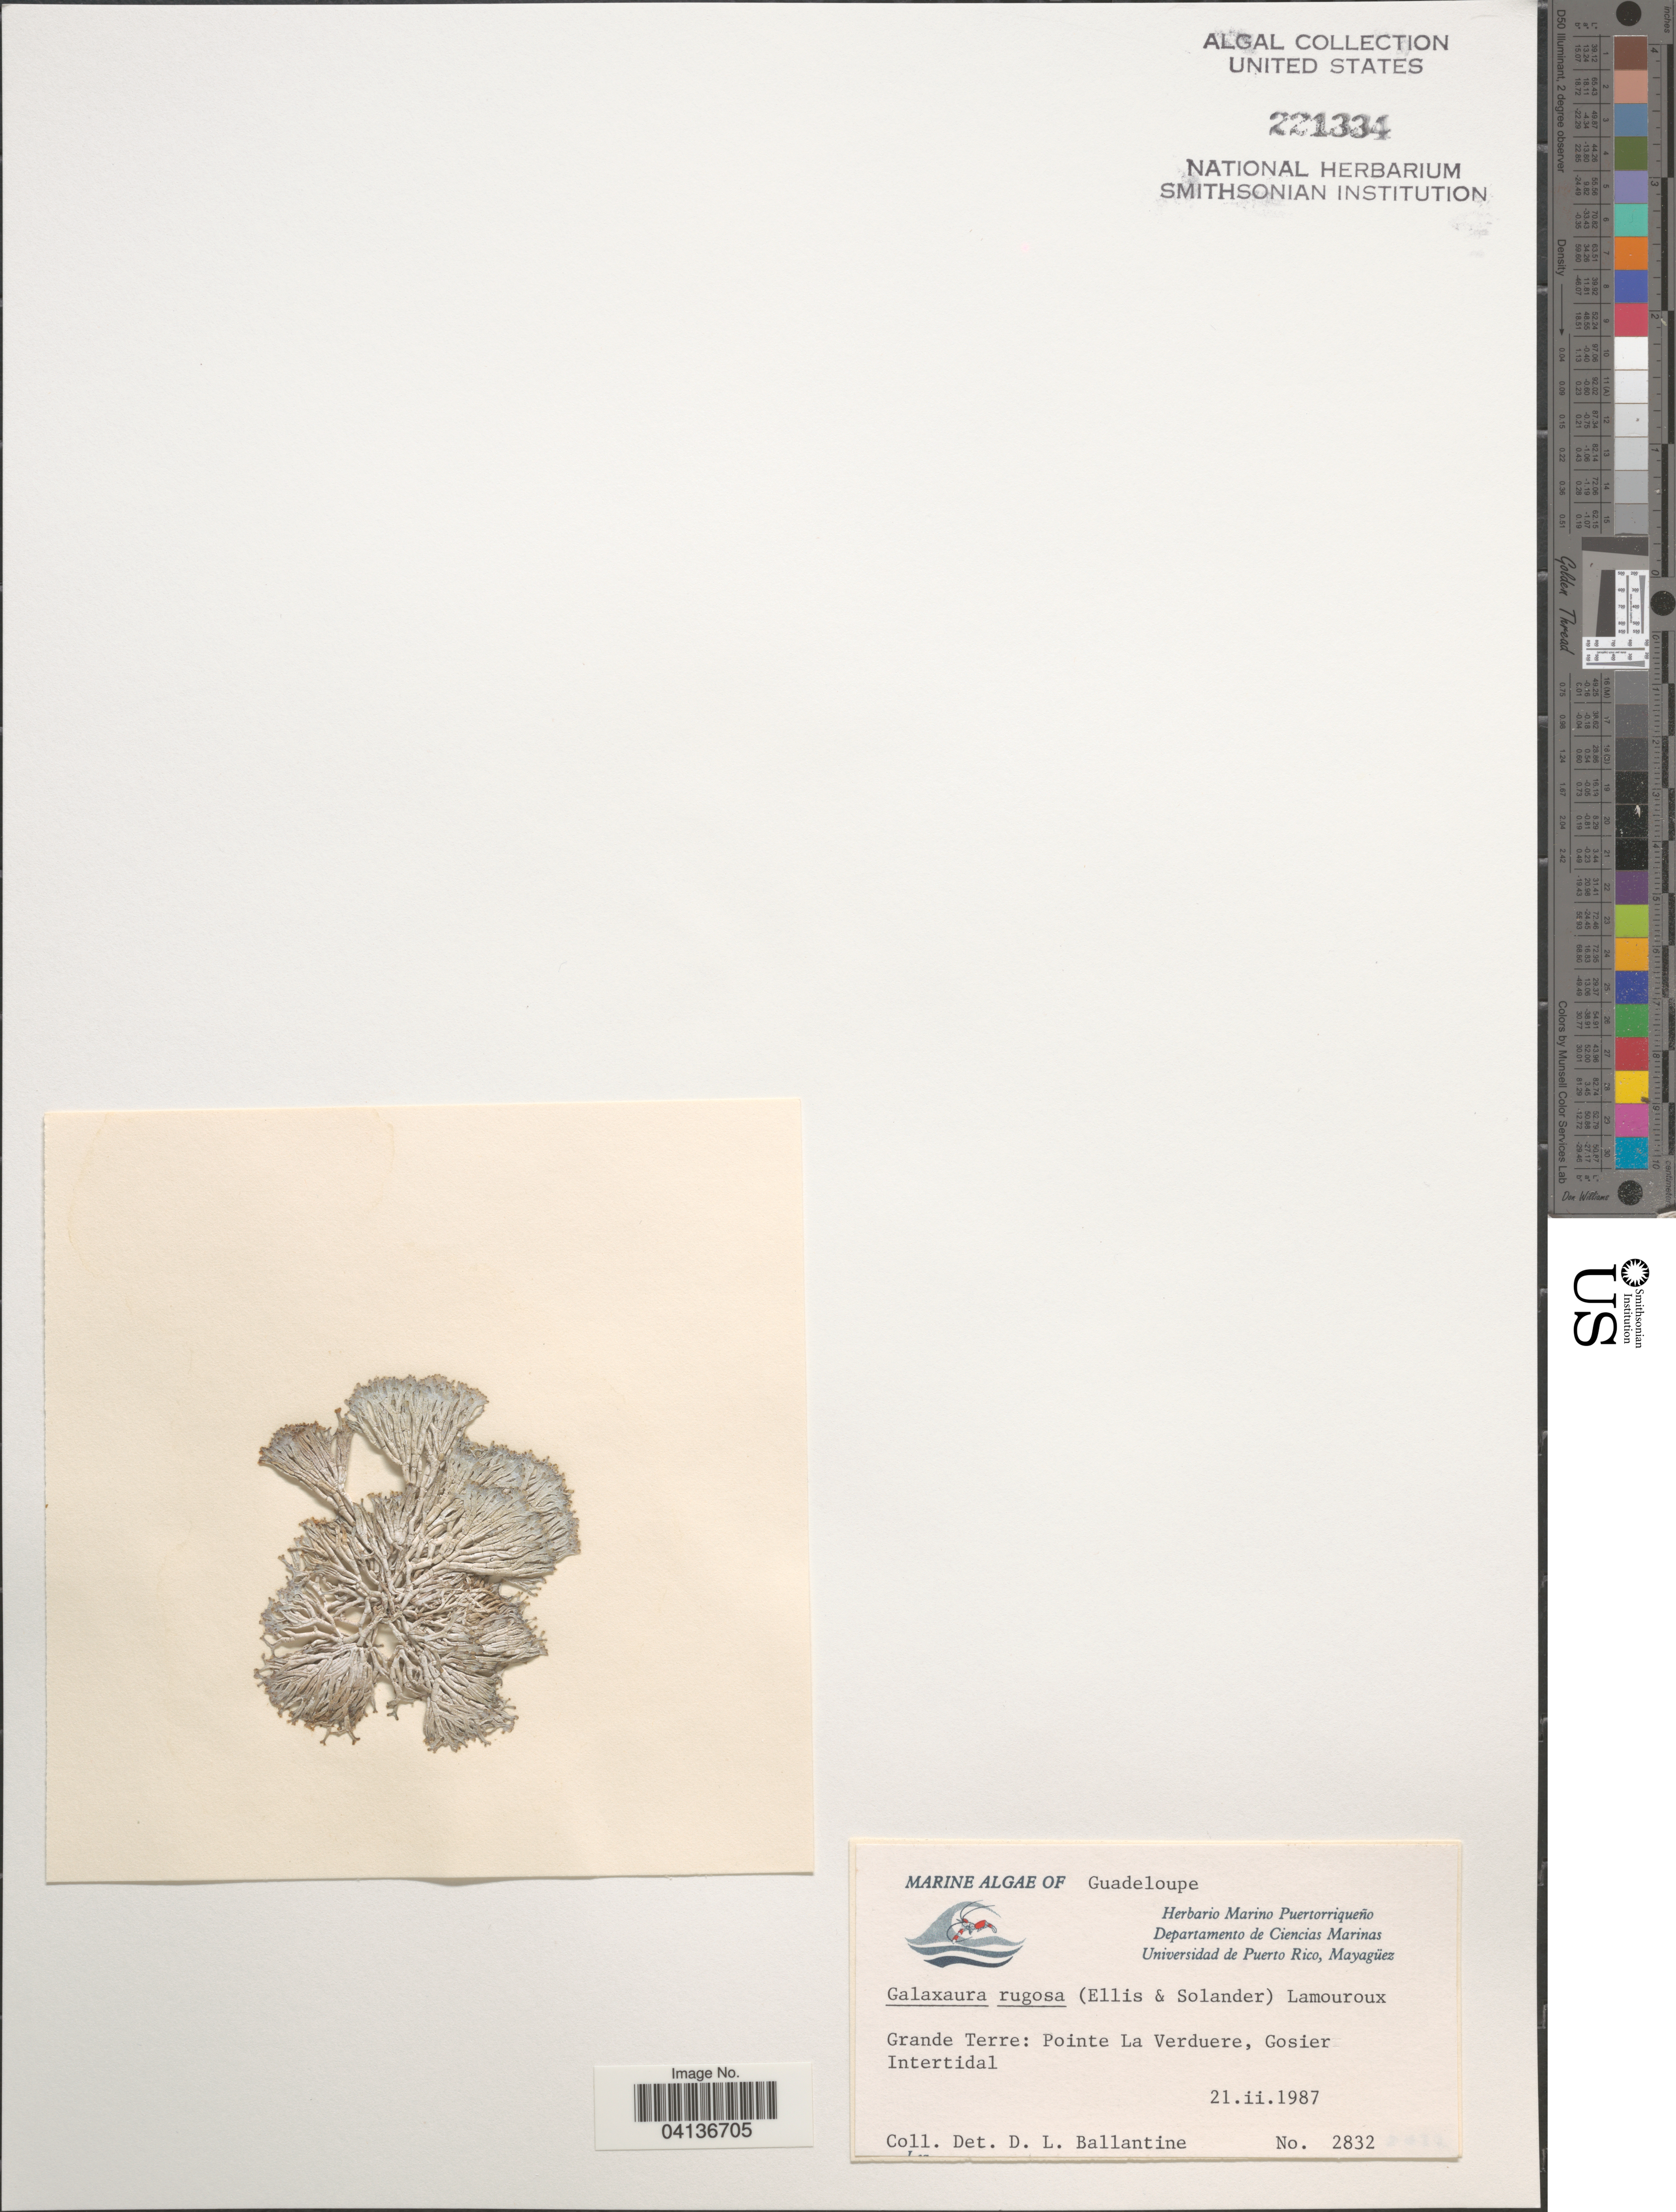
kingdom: Plantae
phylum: Rhodophyta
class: Florideophyceae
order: Nemaliales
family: Galaxauraceae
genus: Galaxaura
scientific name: Galaxaura rugosa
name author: (Ellis & Sol.) J.V.Lamouroux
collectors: D.L. Ballantine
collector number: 2832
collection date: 1987-02-21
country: Guadeloupe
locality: Grande Terre: Pointe La Verduere, Gosier. Intertidal.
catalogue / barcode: US 221334